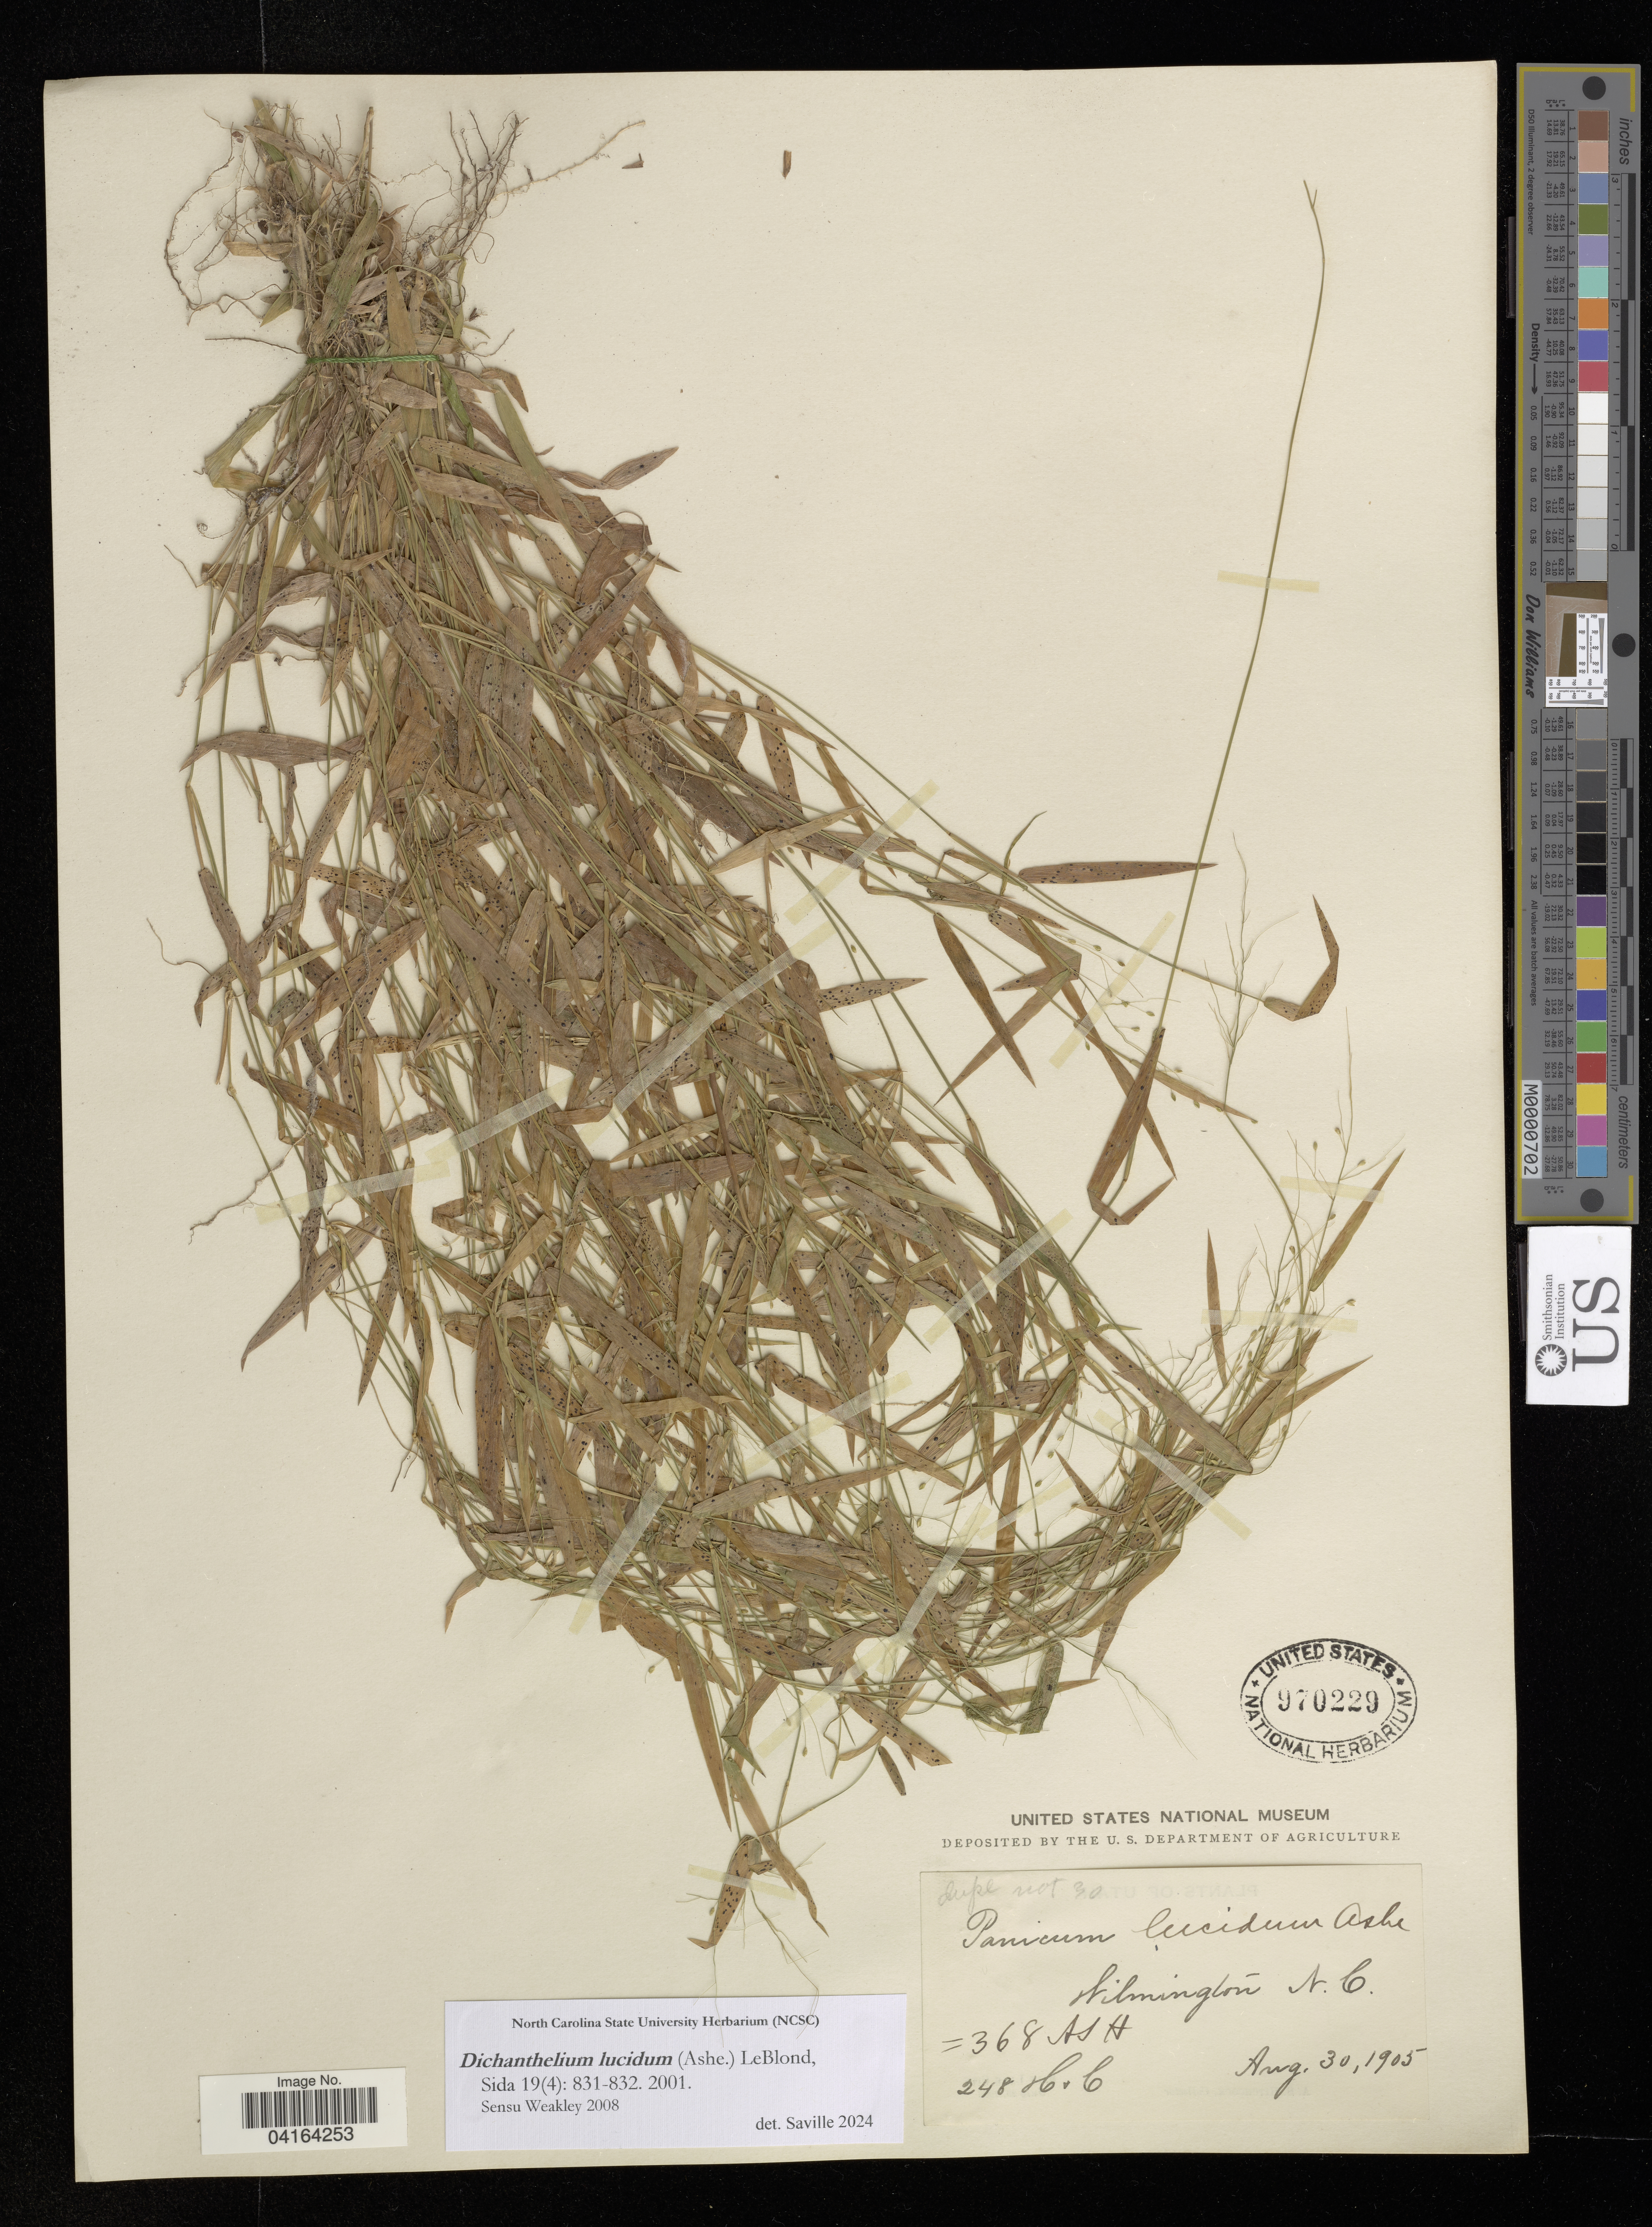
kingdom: Plantae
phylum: Tracheophyta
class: Liliopsida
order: Poales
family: Poaceae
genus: Dichanthelium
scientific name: Dichanthelium lucidum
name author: (Ashe) LeBlond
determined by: Saville, A. C., (NCSC), North Carolina State University (UNITED STATES)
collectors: A. H. & H. C.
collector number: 368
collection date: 1905-08-30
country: United States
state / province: North Carolina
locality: Wilmington.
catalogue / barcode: US 970229